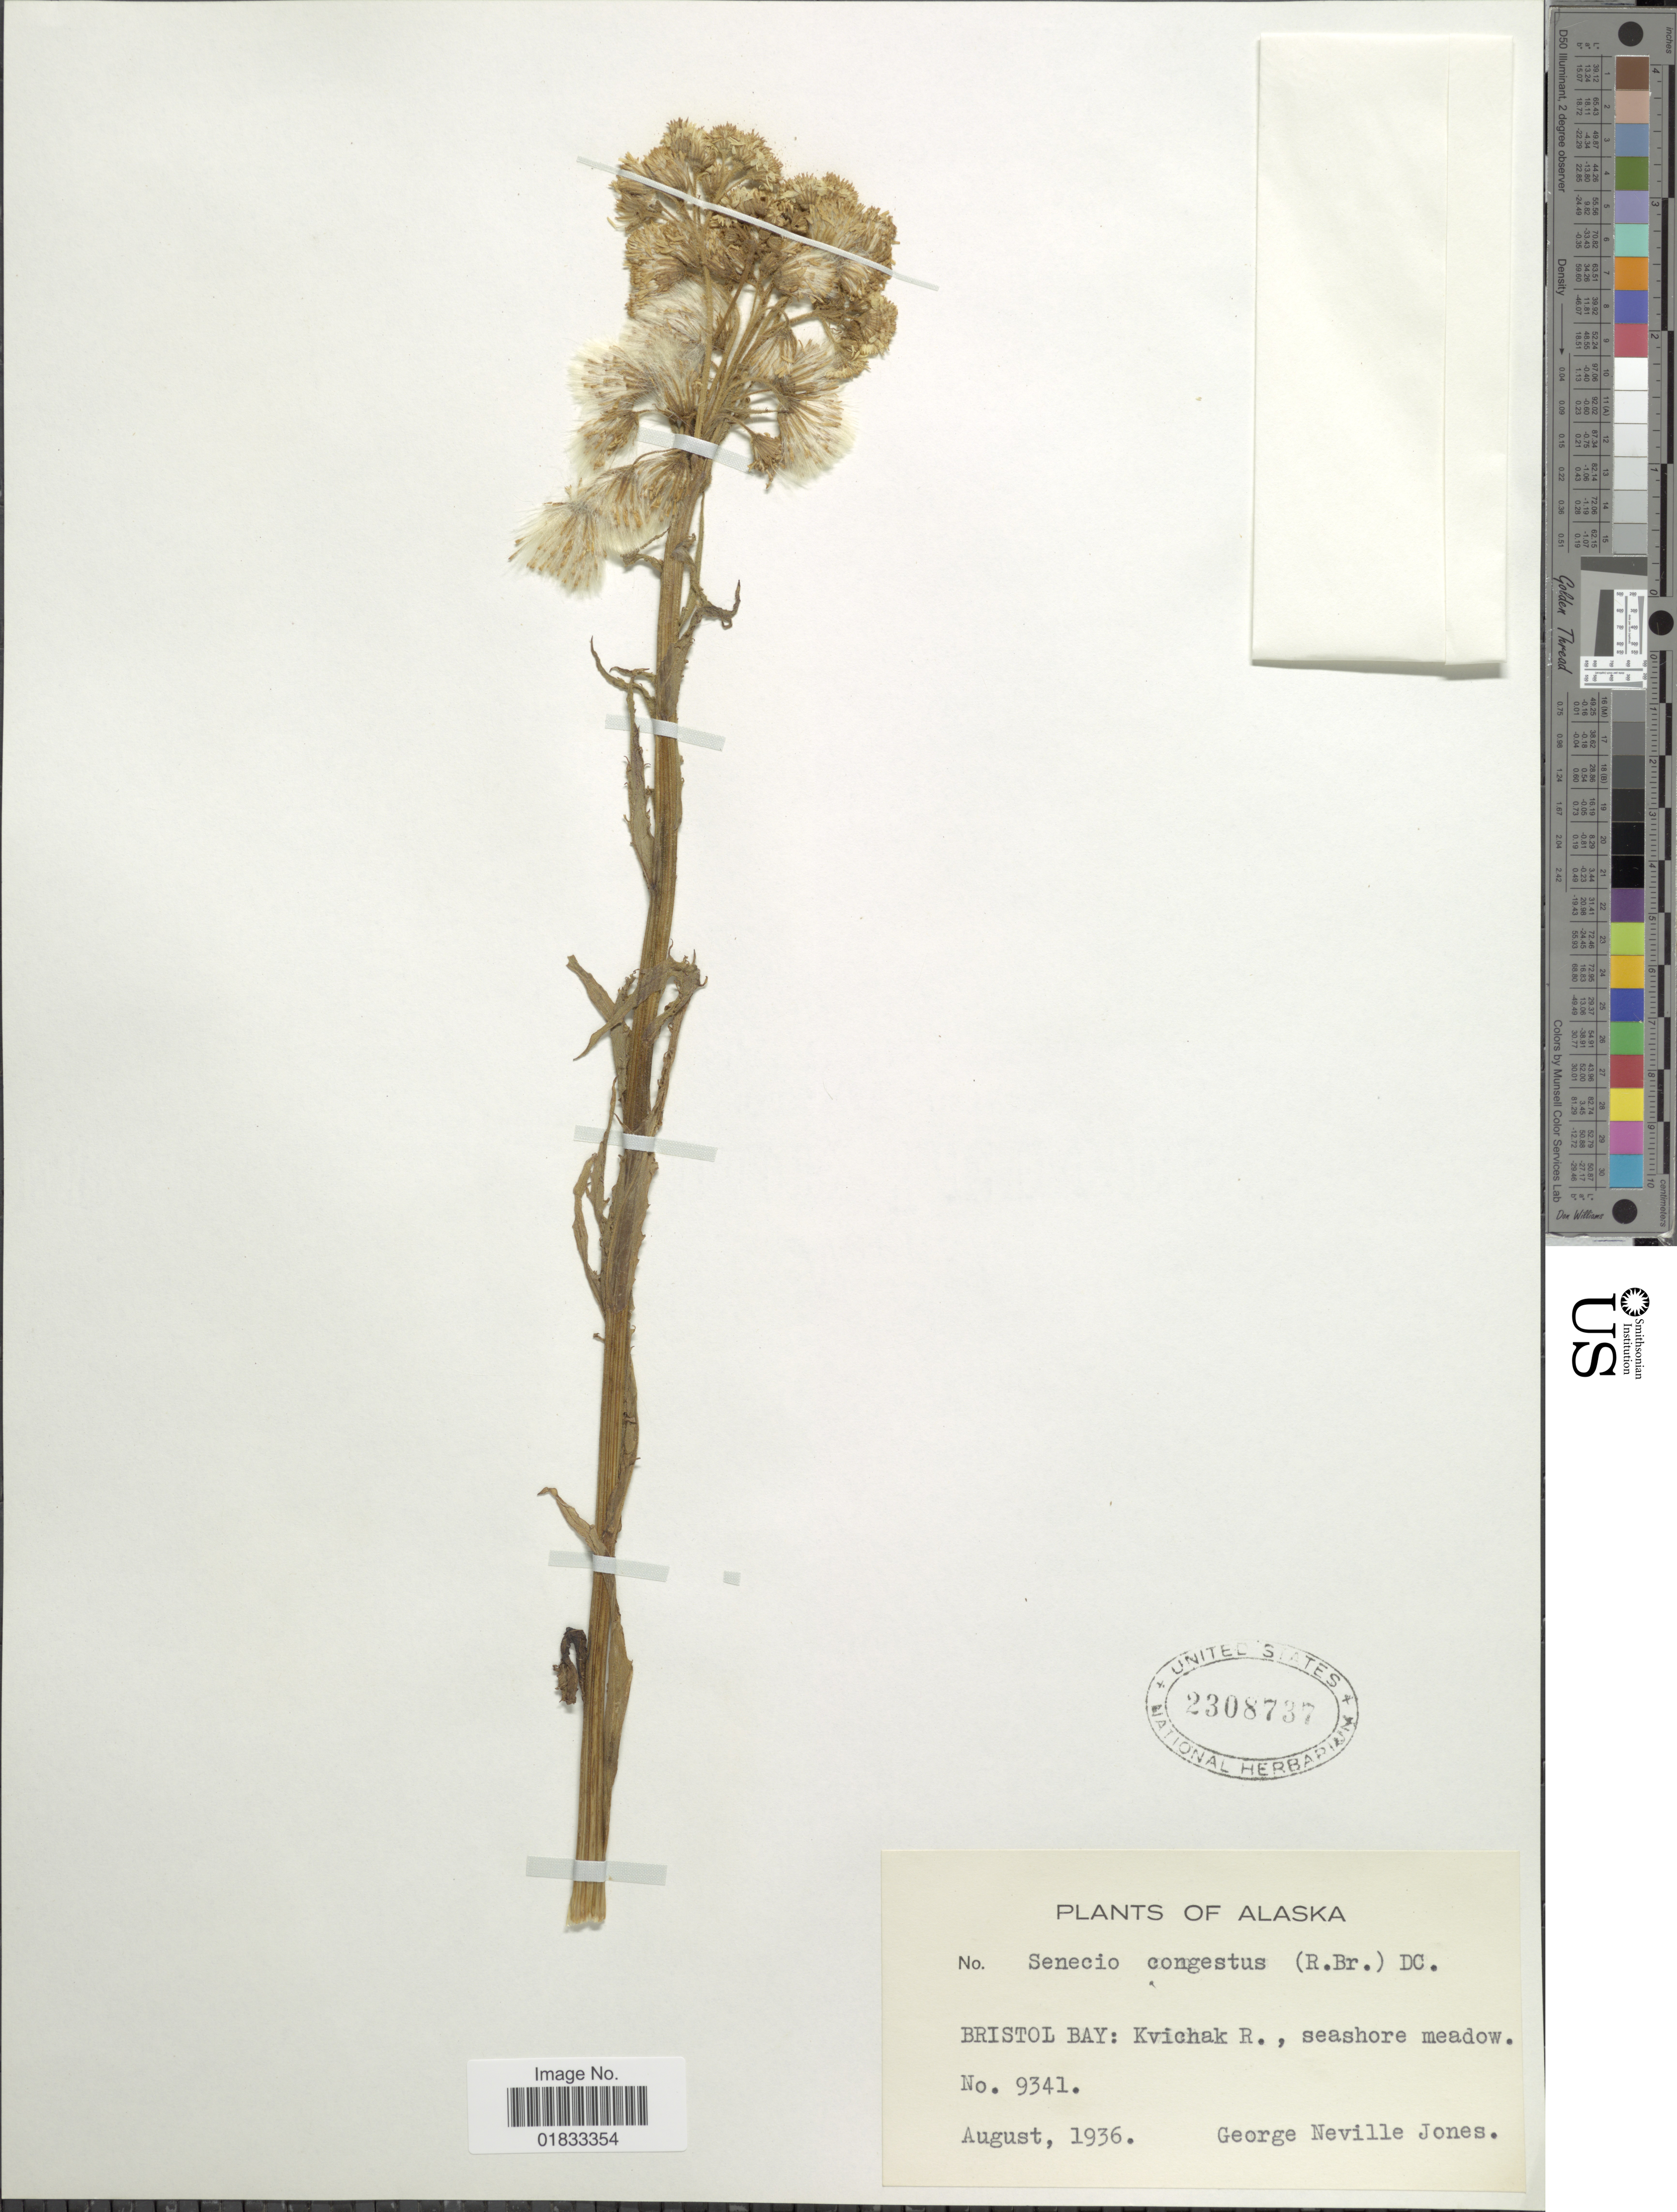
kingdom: Plantae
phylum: Tracheophyta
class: Magnoliopsida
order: Asterales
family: Asteraceae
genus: Tephroseris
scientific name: Tephroseris palustris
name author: (L.) Rchb.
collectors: G. N. Jones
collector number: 9341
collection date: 1936-08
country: United States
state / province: Alaska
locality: Bristol Bay: Kvichak R.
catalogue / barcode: US 2308737